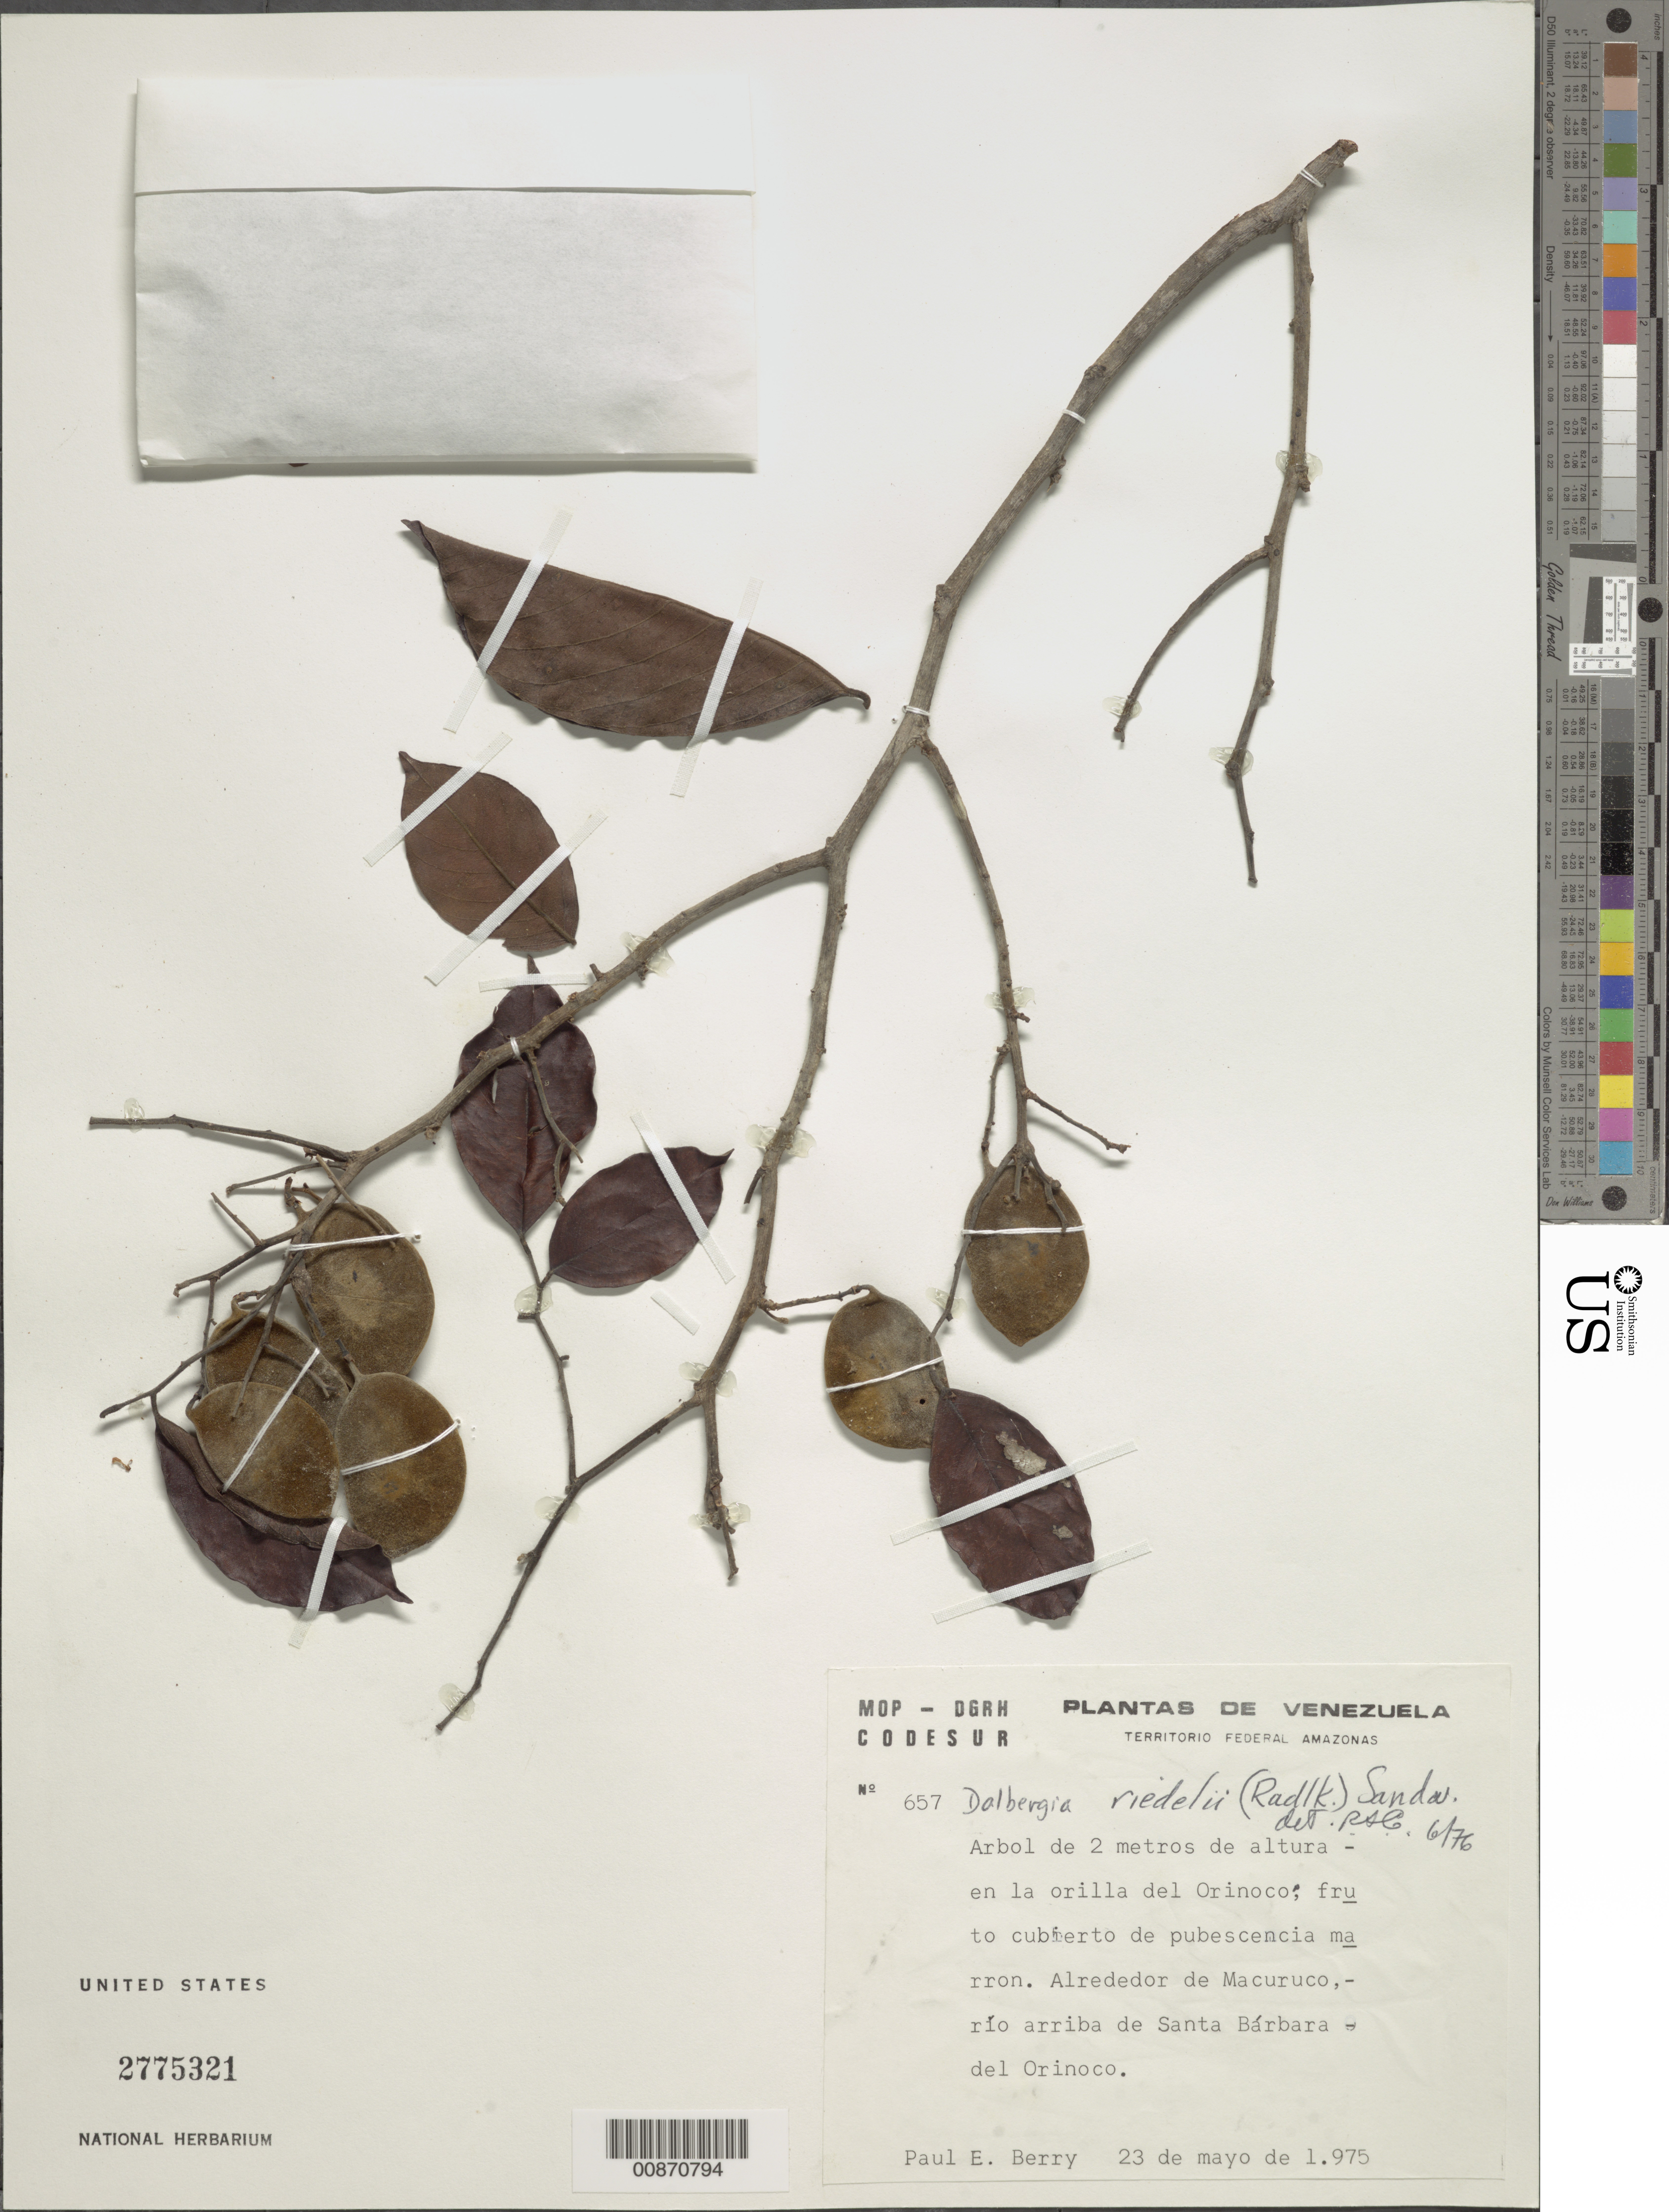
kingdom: Plantae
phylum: Tracheophyta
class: Magnoliopsida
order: Fabales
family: Fabaceae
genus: Dalbergia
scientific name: Dalbergia riedelii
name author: (Benth.) Sandwith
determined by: Cowan, R. S.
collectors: P. E. Berry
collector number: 657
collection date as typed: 23-May-75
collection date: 1975-05-23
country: Venezuela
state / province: Amazonas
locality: Santa Barbara del Orinoco, Macuruco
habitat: Orilla del rio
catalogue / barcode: US 2775321